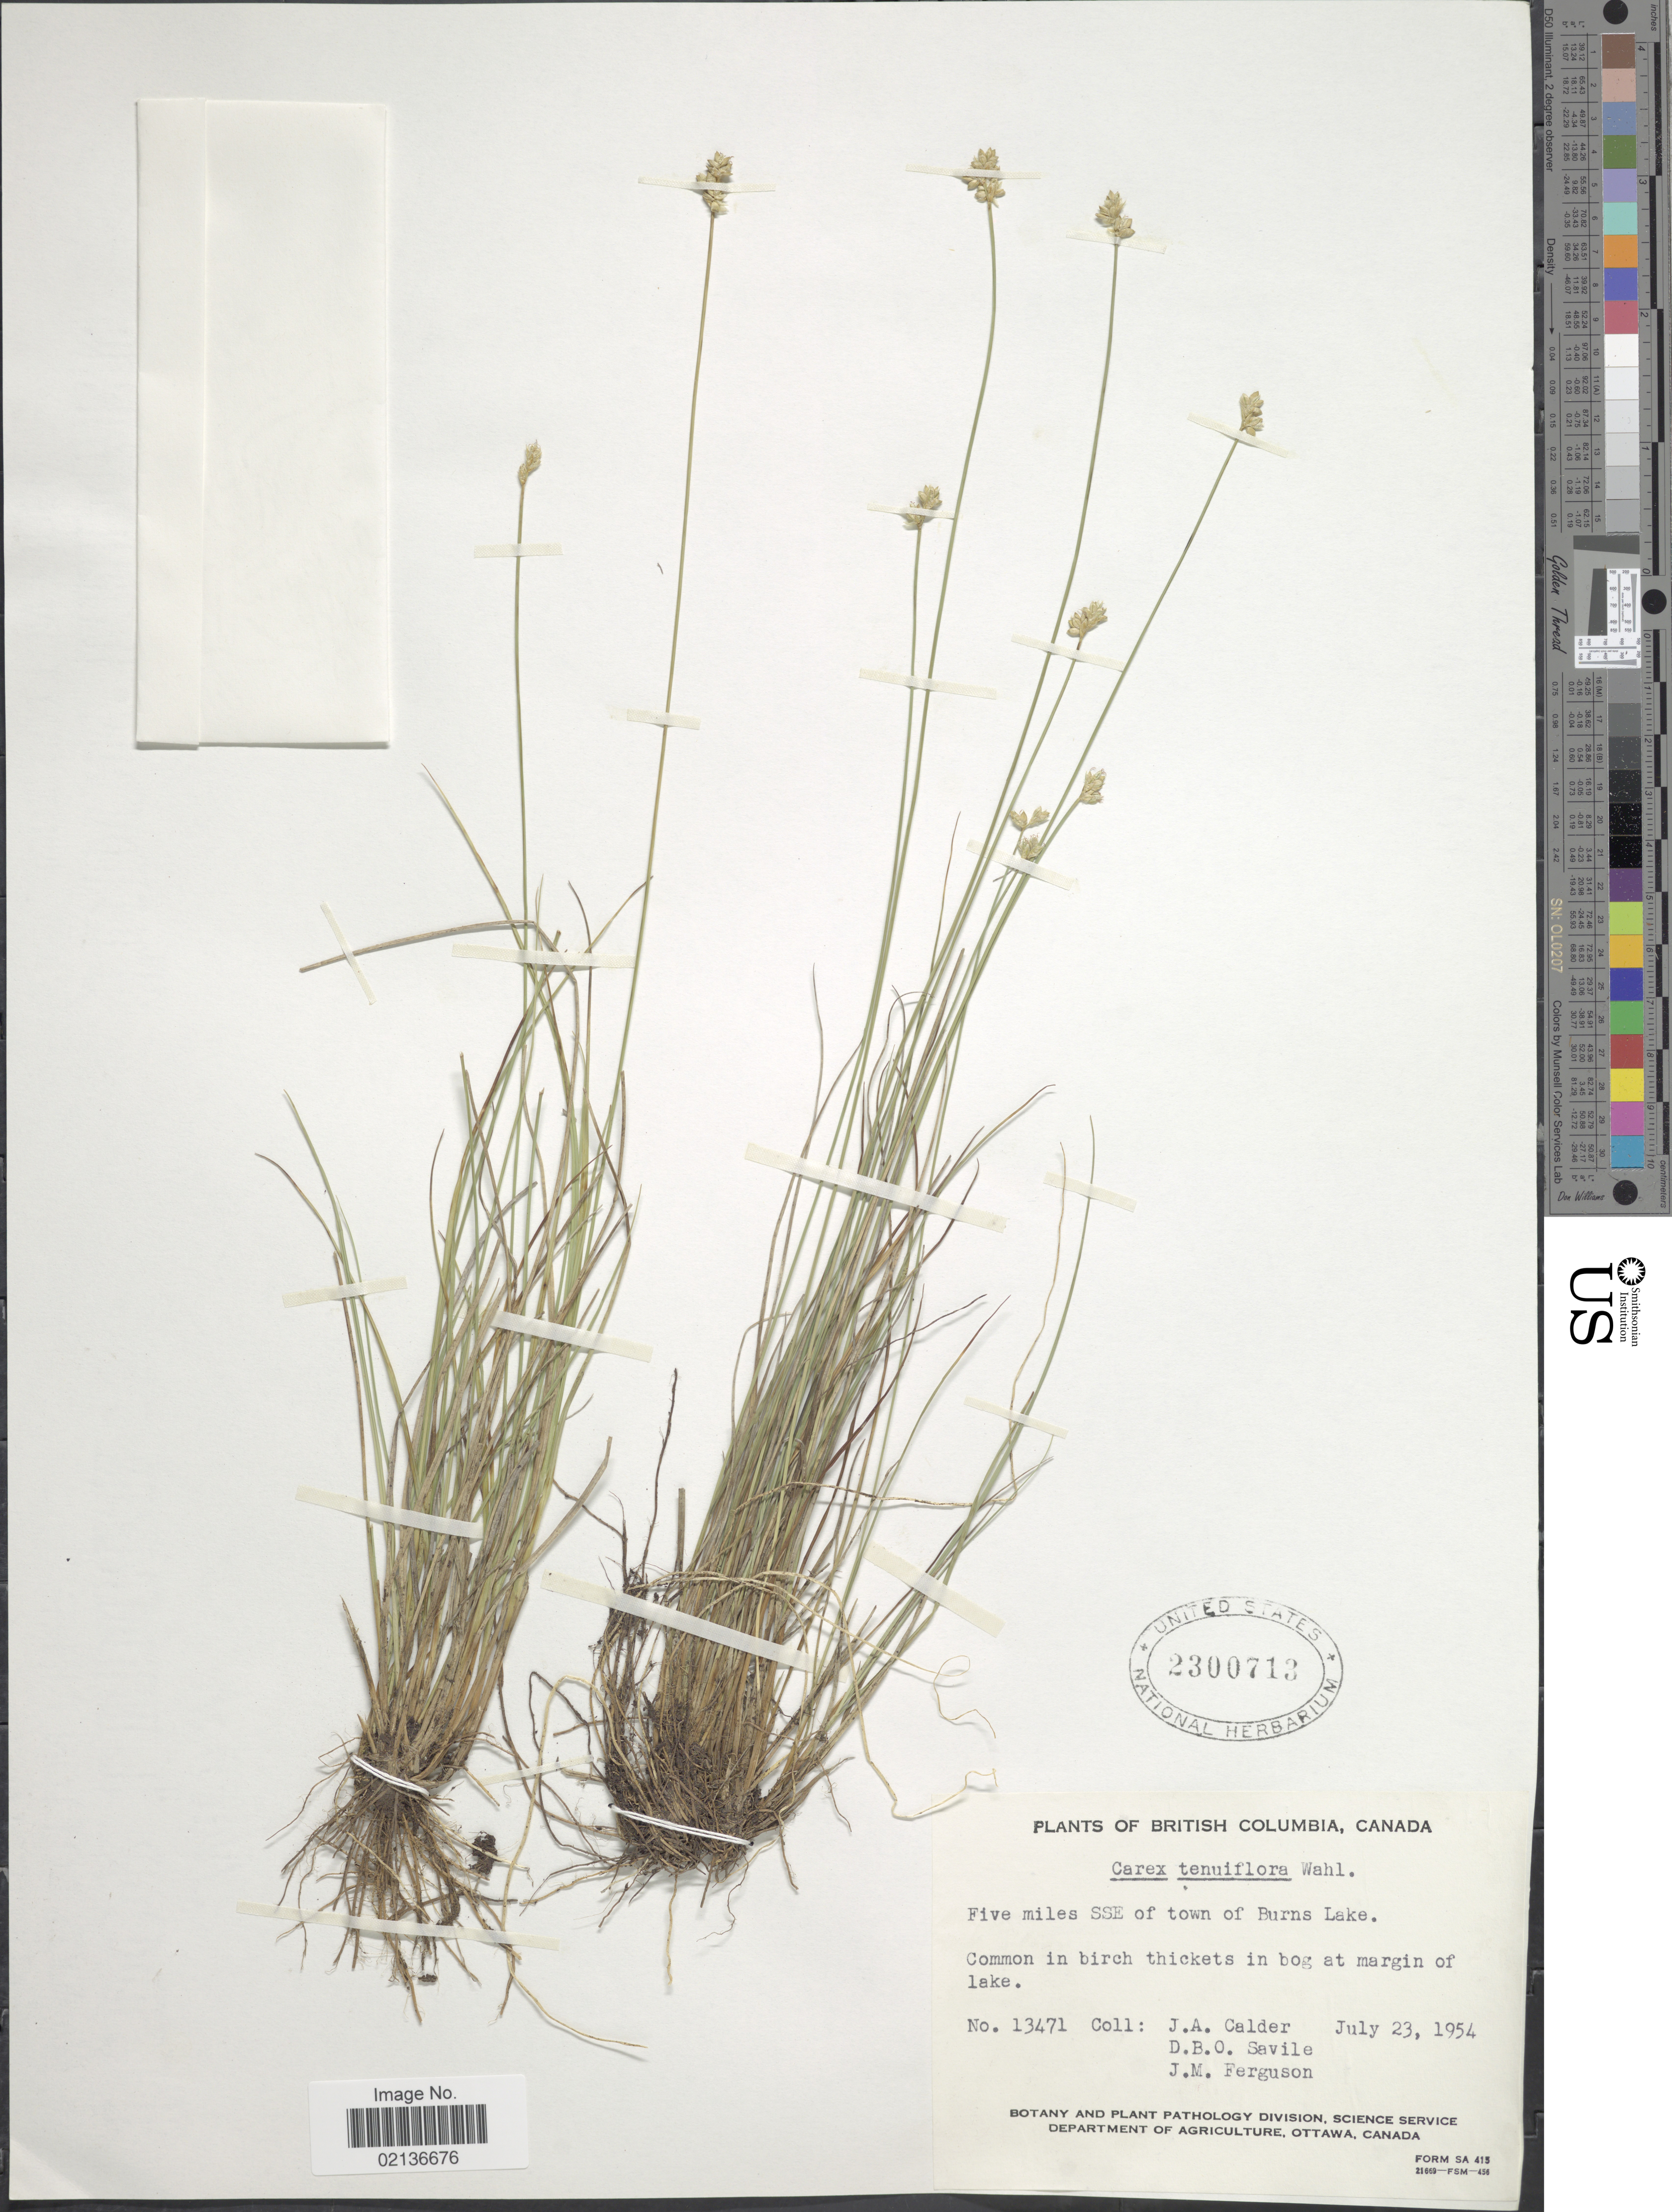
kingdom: Plantae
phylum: Tracheophyta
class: Liliopsida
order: Poales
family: Cyperaceae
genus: Carex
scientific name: Carex tenuiflora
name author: Wahlenb.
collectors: J. A. Calder, D. Savile & J. M. Ferguson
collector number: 13471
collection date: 1954-07-23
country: Canada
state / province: British Columbia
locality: Five miles SSE of town of Burns Lake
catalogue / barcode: US 2300713